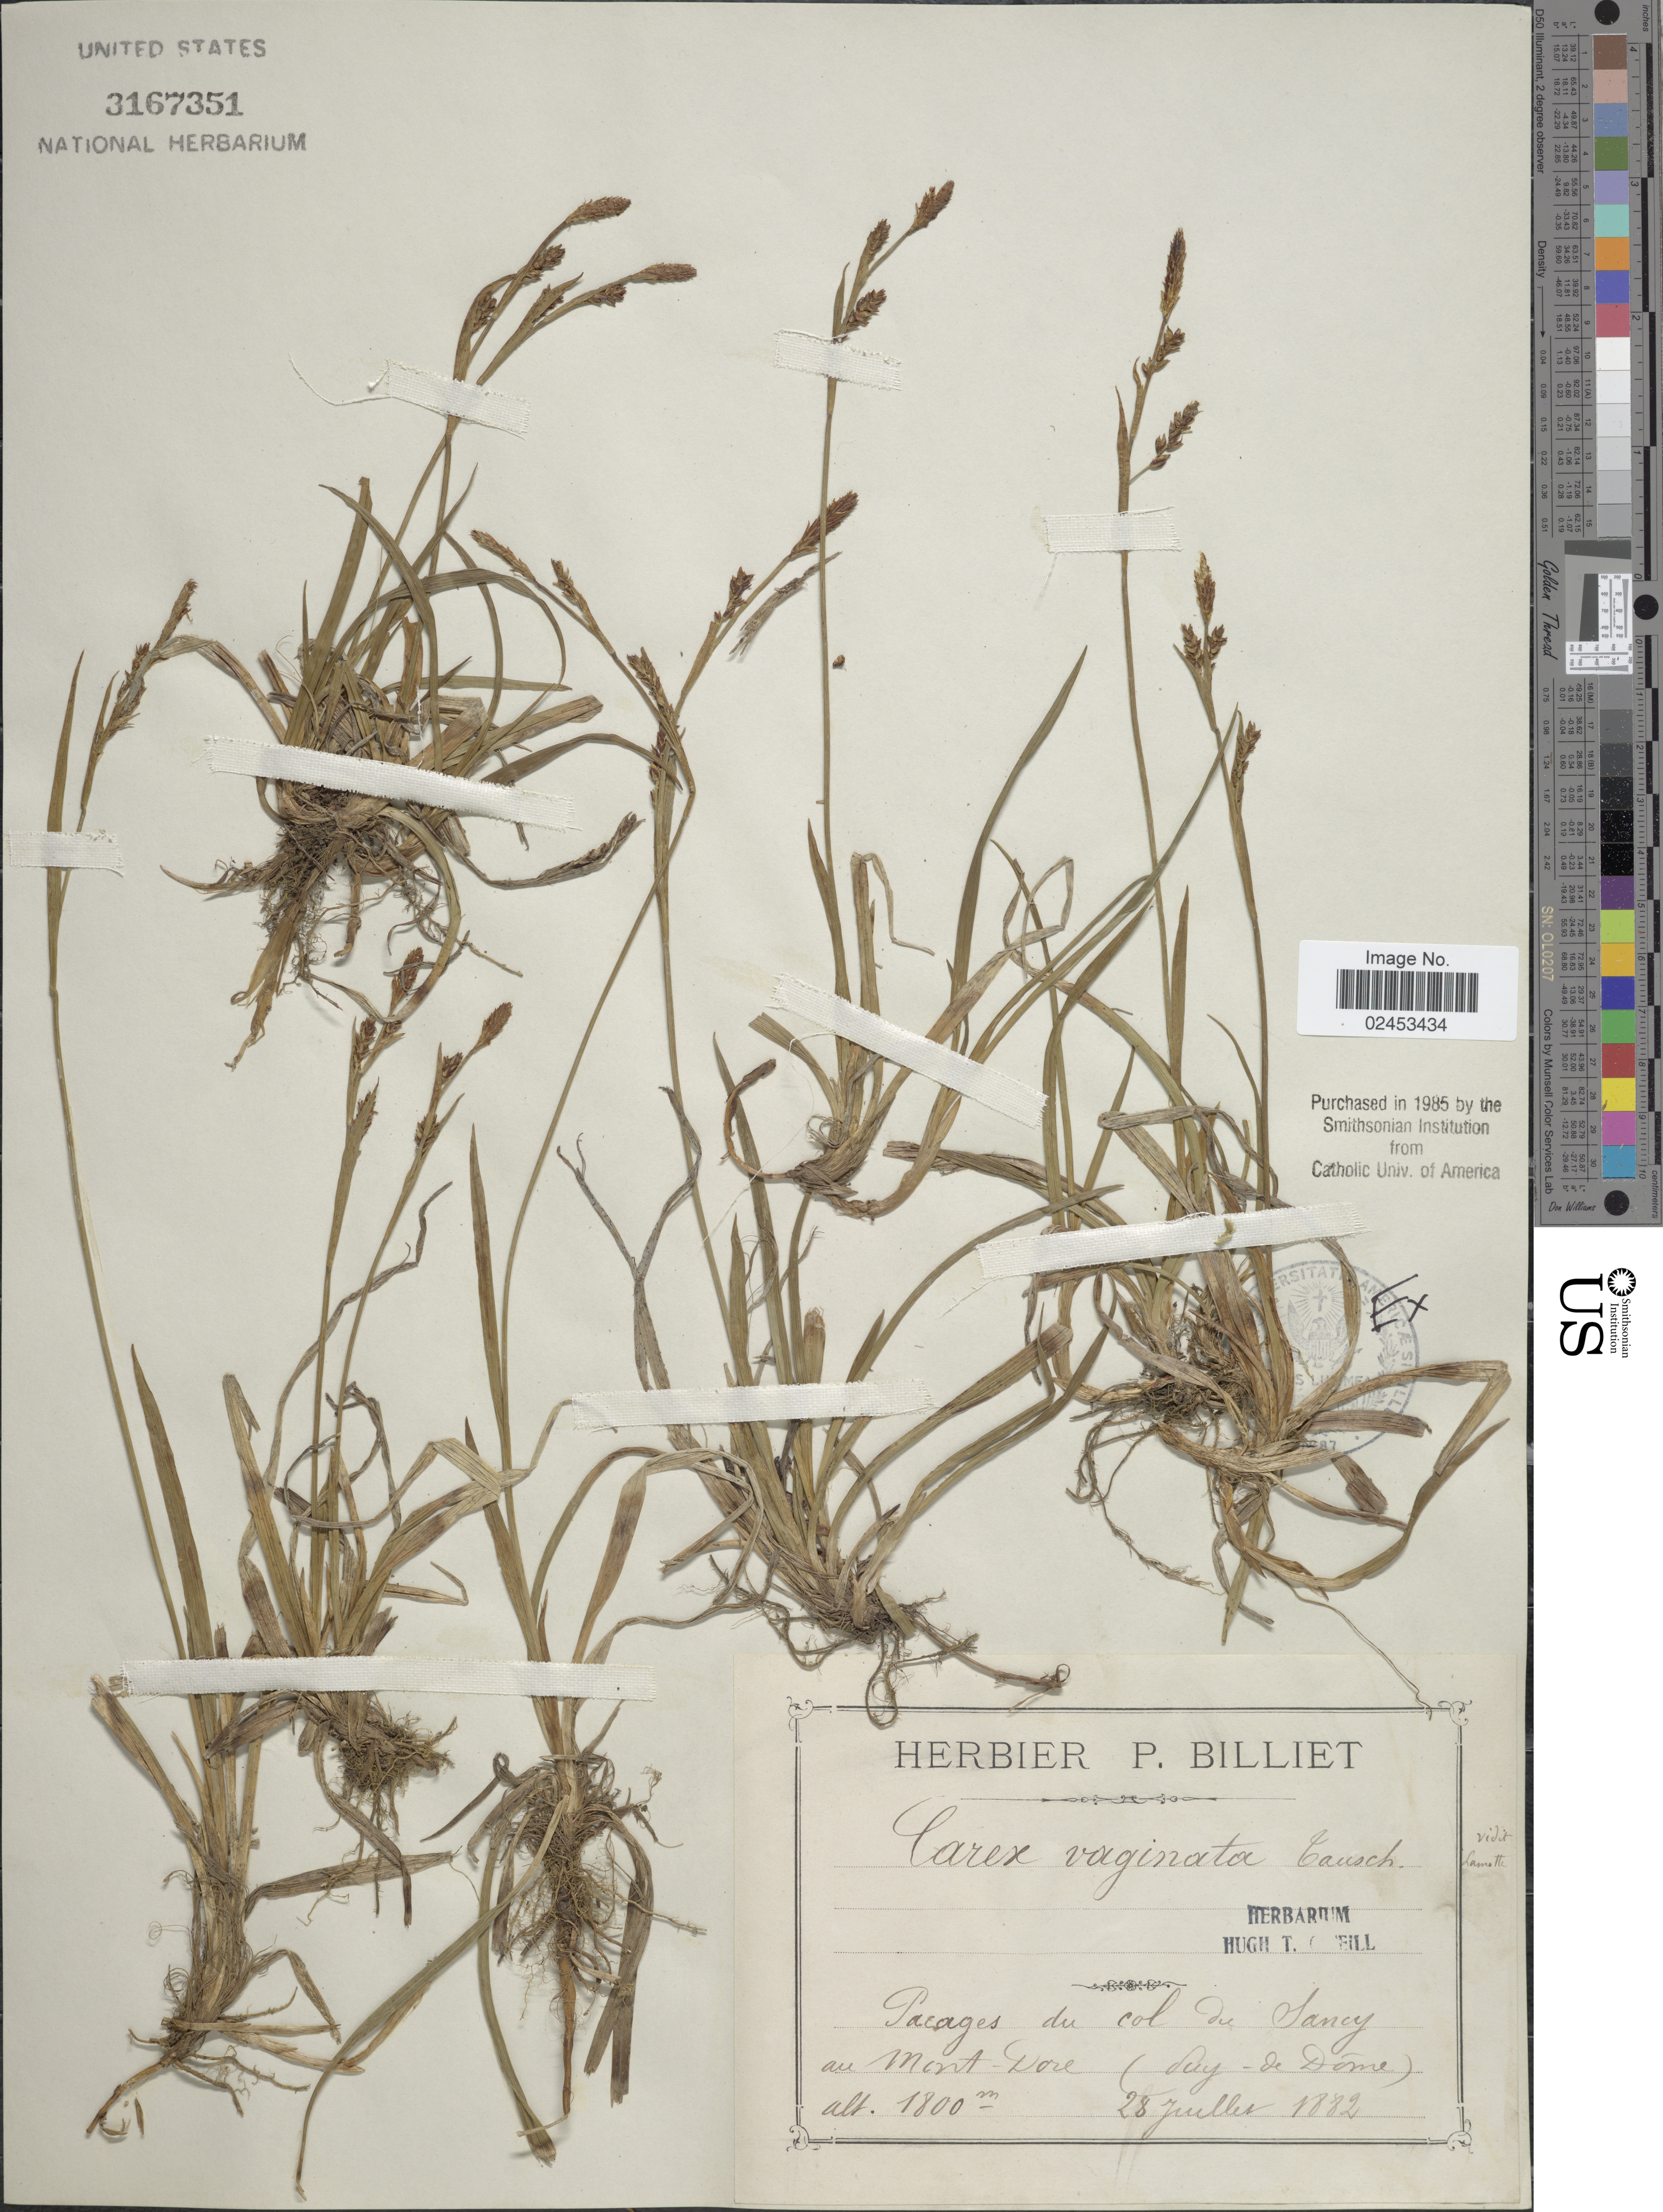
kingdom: Plantae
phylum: Tracheophyta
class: Liliopsida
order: Poales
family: Cyperaceae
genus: Carex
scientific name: Carex vaginata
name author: Tausch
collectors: Ex Herb. P. Billiet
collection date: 1882-07-28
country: France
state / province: Auvergne-Rhône-Alpes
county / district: Puy-de-Dôme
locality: Pacages du col du Sancy an Mont-Dore (Puy-de-Döme)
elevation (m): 1800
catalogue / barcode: US 3167351